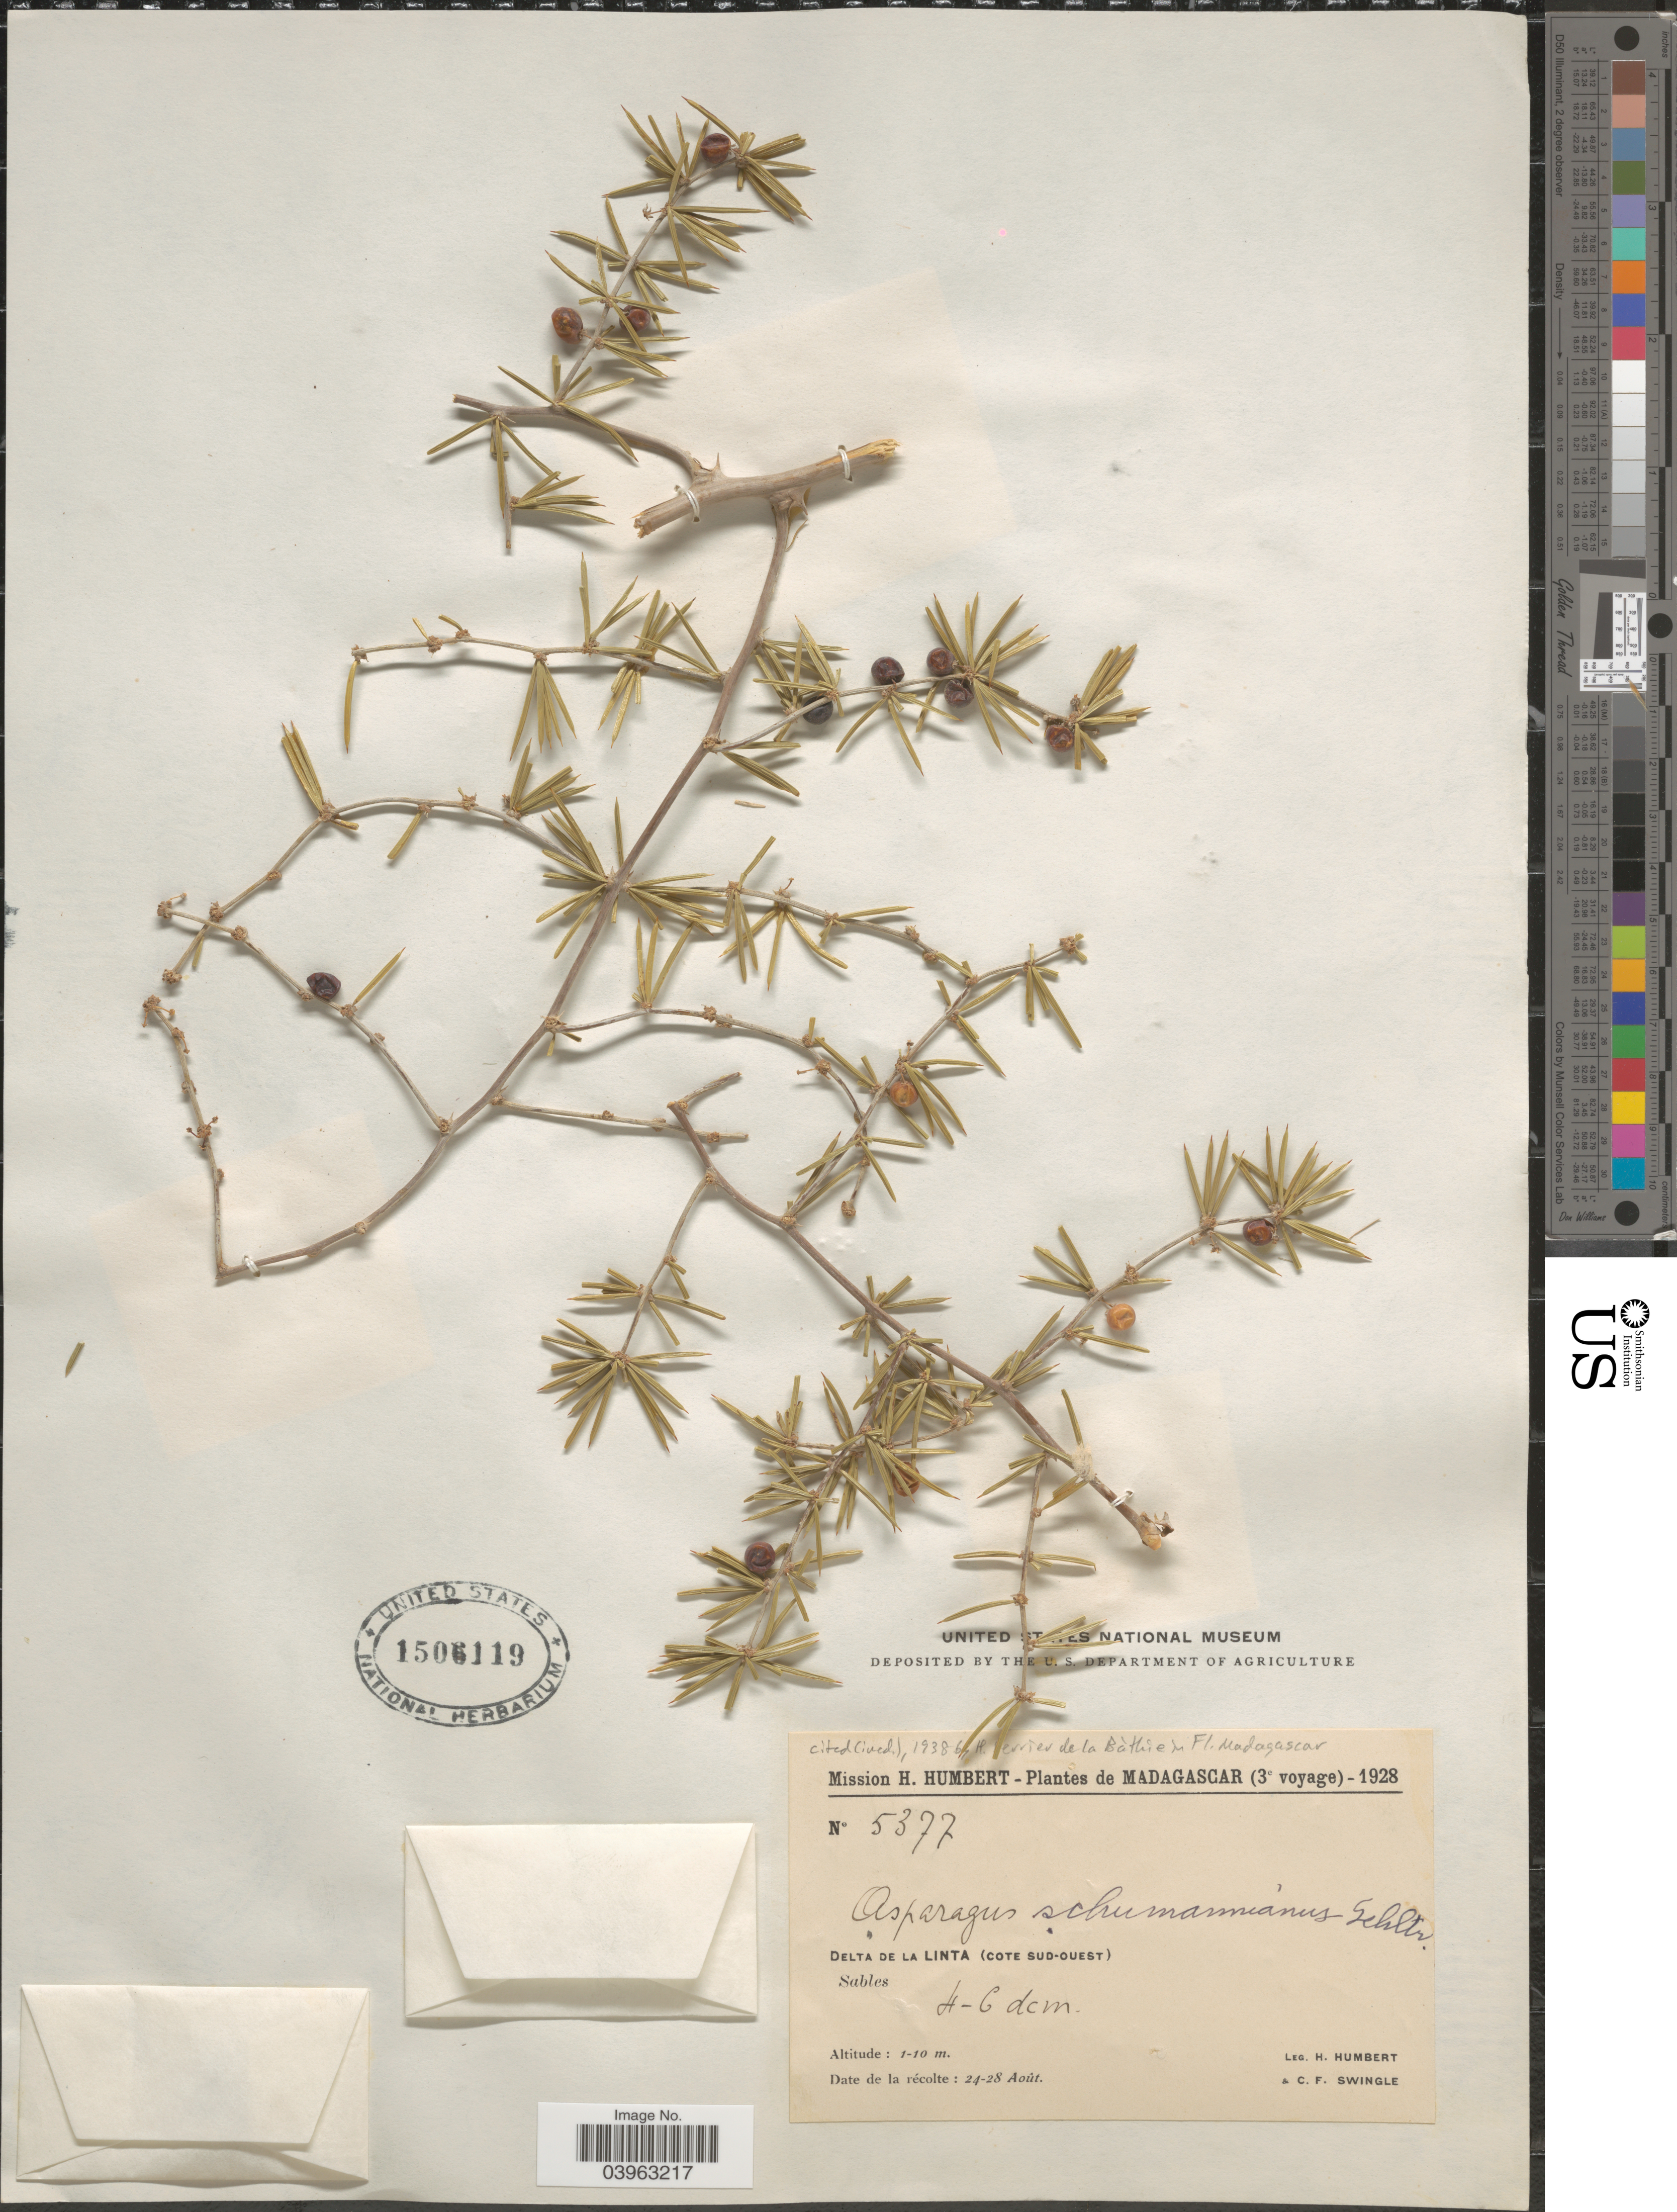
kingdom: Plantae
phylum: Tracheophyta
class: Liliopsida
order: Asparagales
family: Asparagaceae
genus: Asparagus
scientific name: Asparagus schumanianus Schltr. ex H. Perrier, nom. inval.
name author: Schltr. ex H. Perrier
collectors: H. Humbert & C. Swingle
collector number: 5377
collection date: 1928-08-24/1928-08-28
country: Madagascar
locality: Delta de La Linta (Cote Sud-Ouest) Sables.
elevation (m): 1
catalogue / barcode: US 1506119